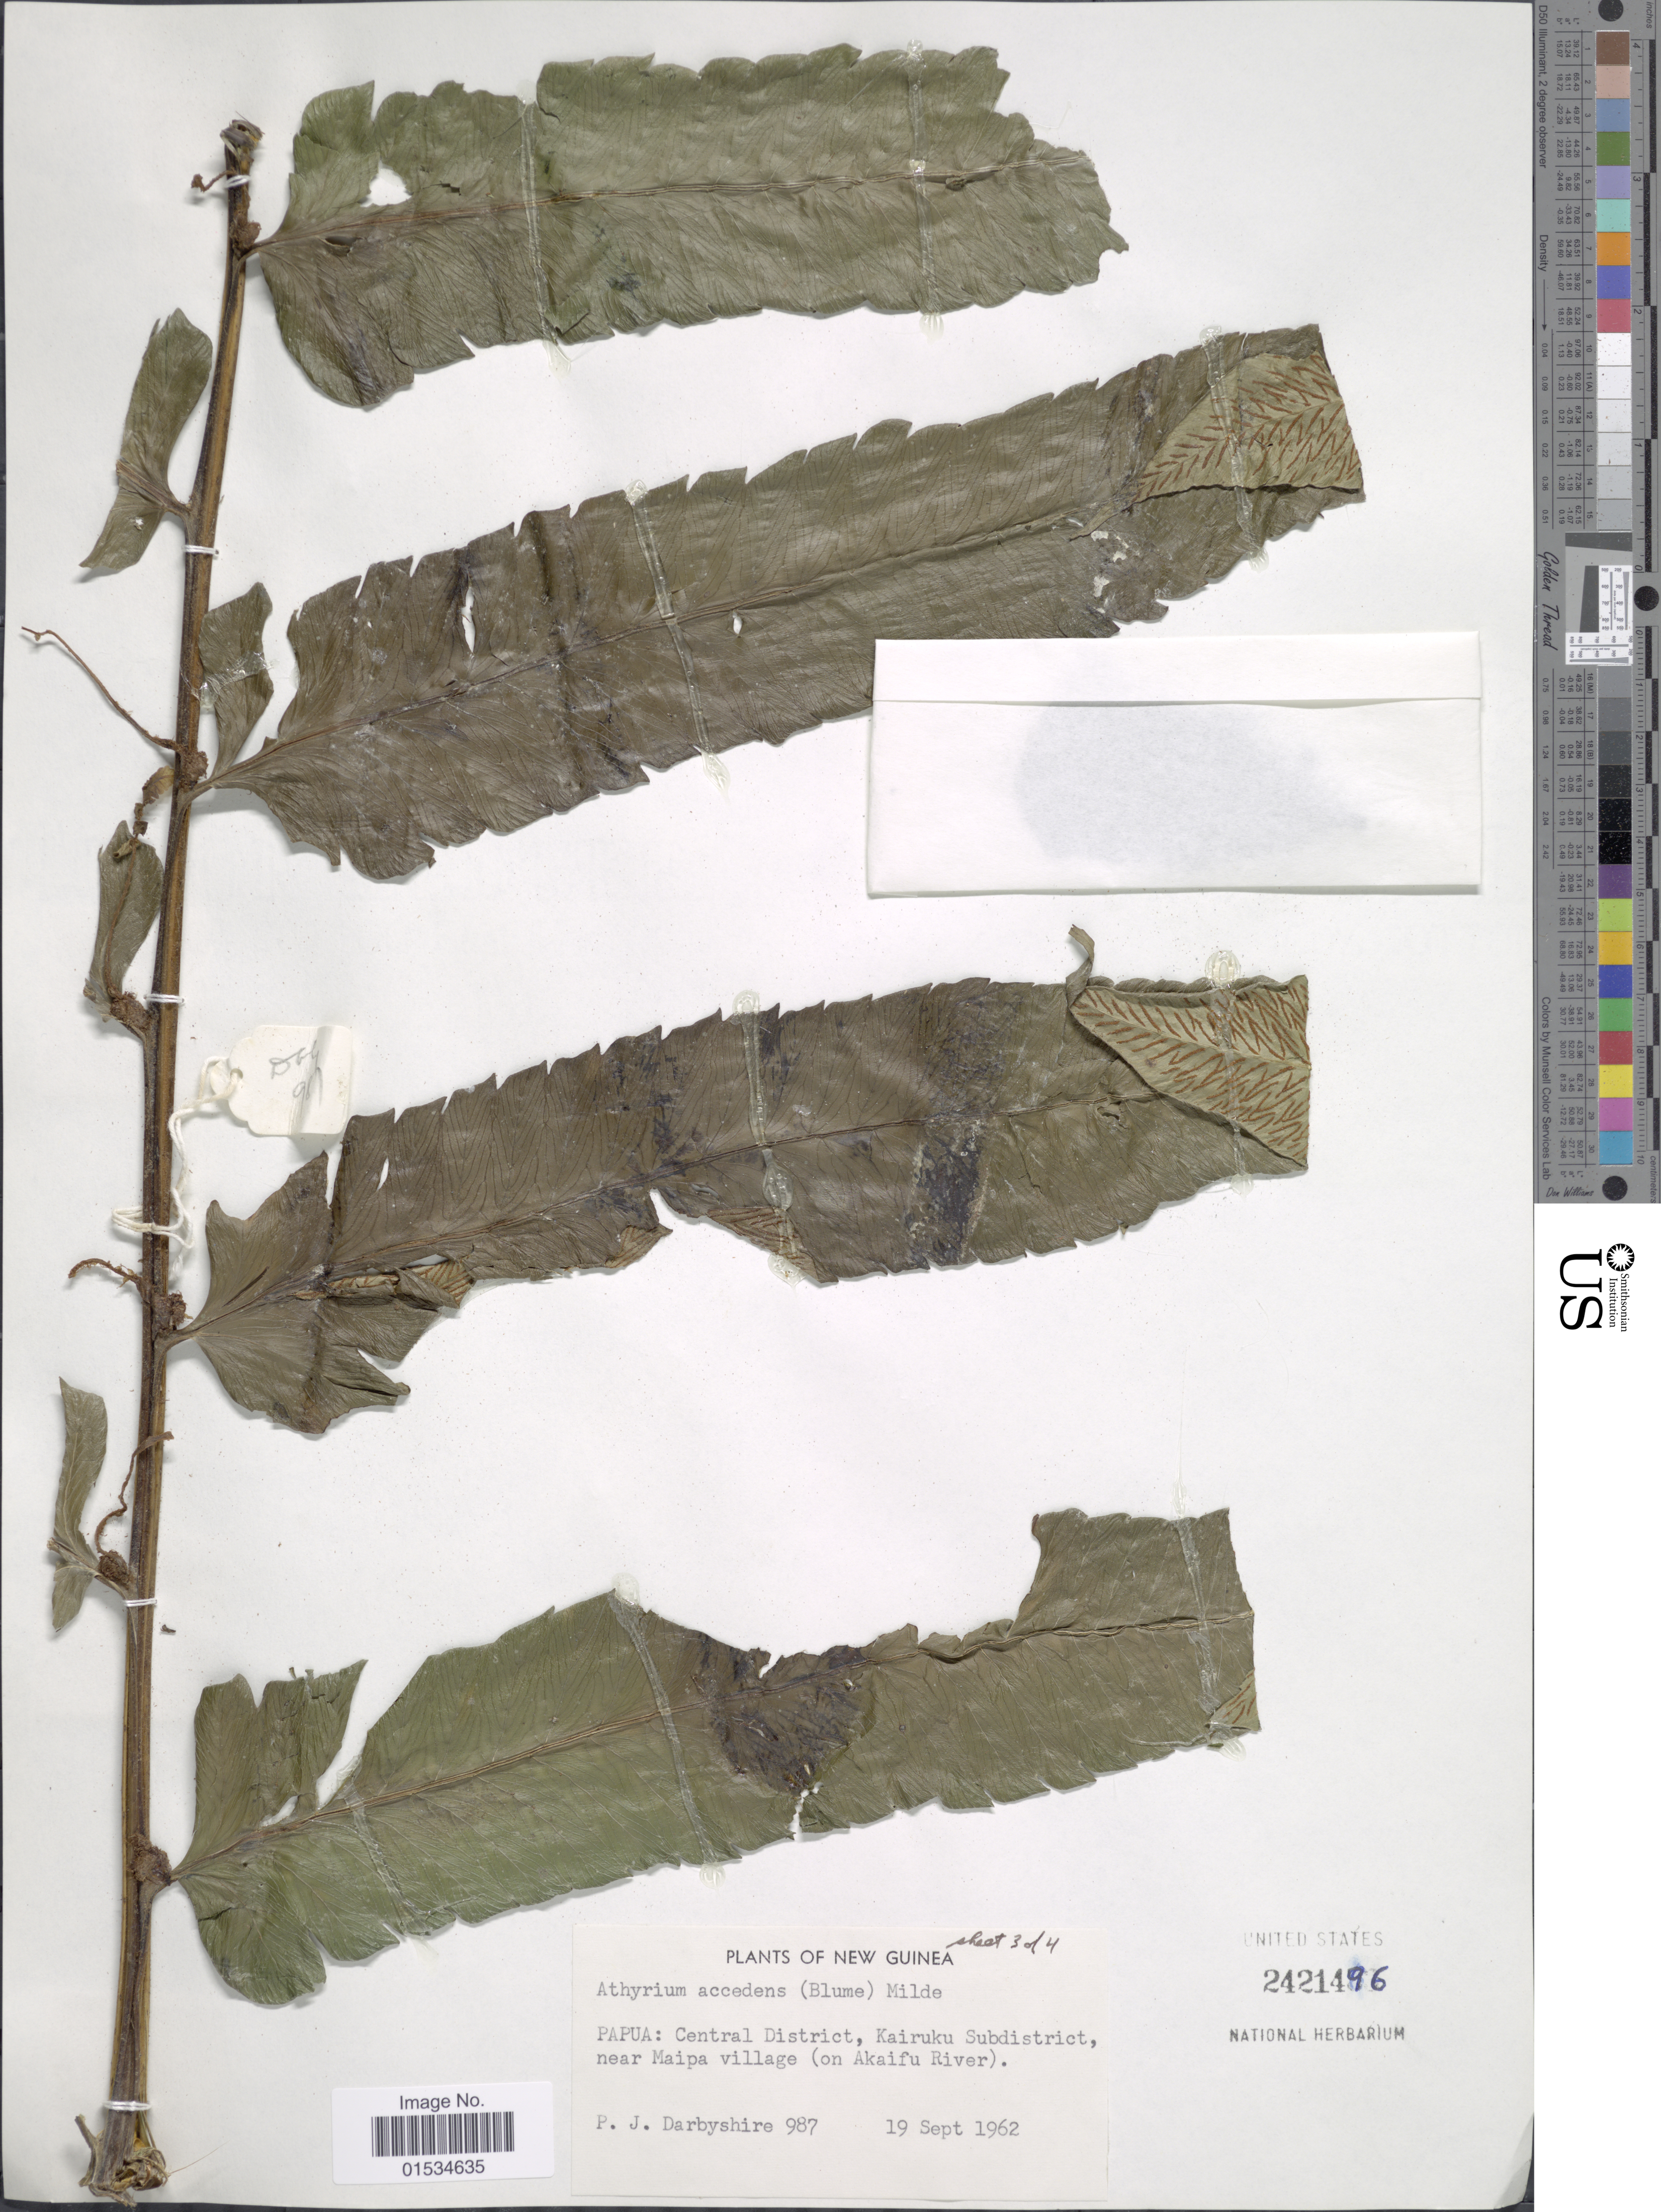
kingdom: Plantae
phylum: Tracheophyta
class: Polypodiopsida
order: Polypodiales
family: Athyriaceae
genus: Diplazium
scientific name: Diplazium accendens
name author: Blume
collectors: P. Darbyshire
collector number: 987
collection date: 1962-09-19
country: Papua New Guinea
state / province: Central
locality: Kairuku Subdistrict, near Maipa village (on Akaifu River), New Guinea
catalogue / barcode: US 2421496